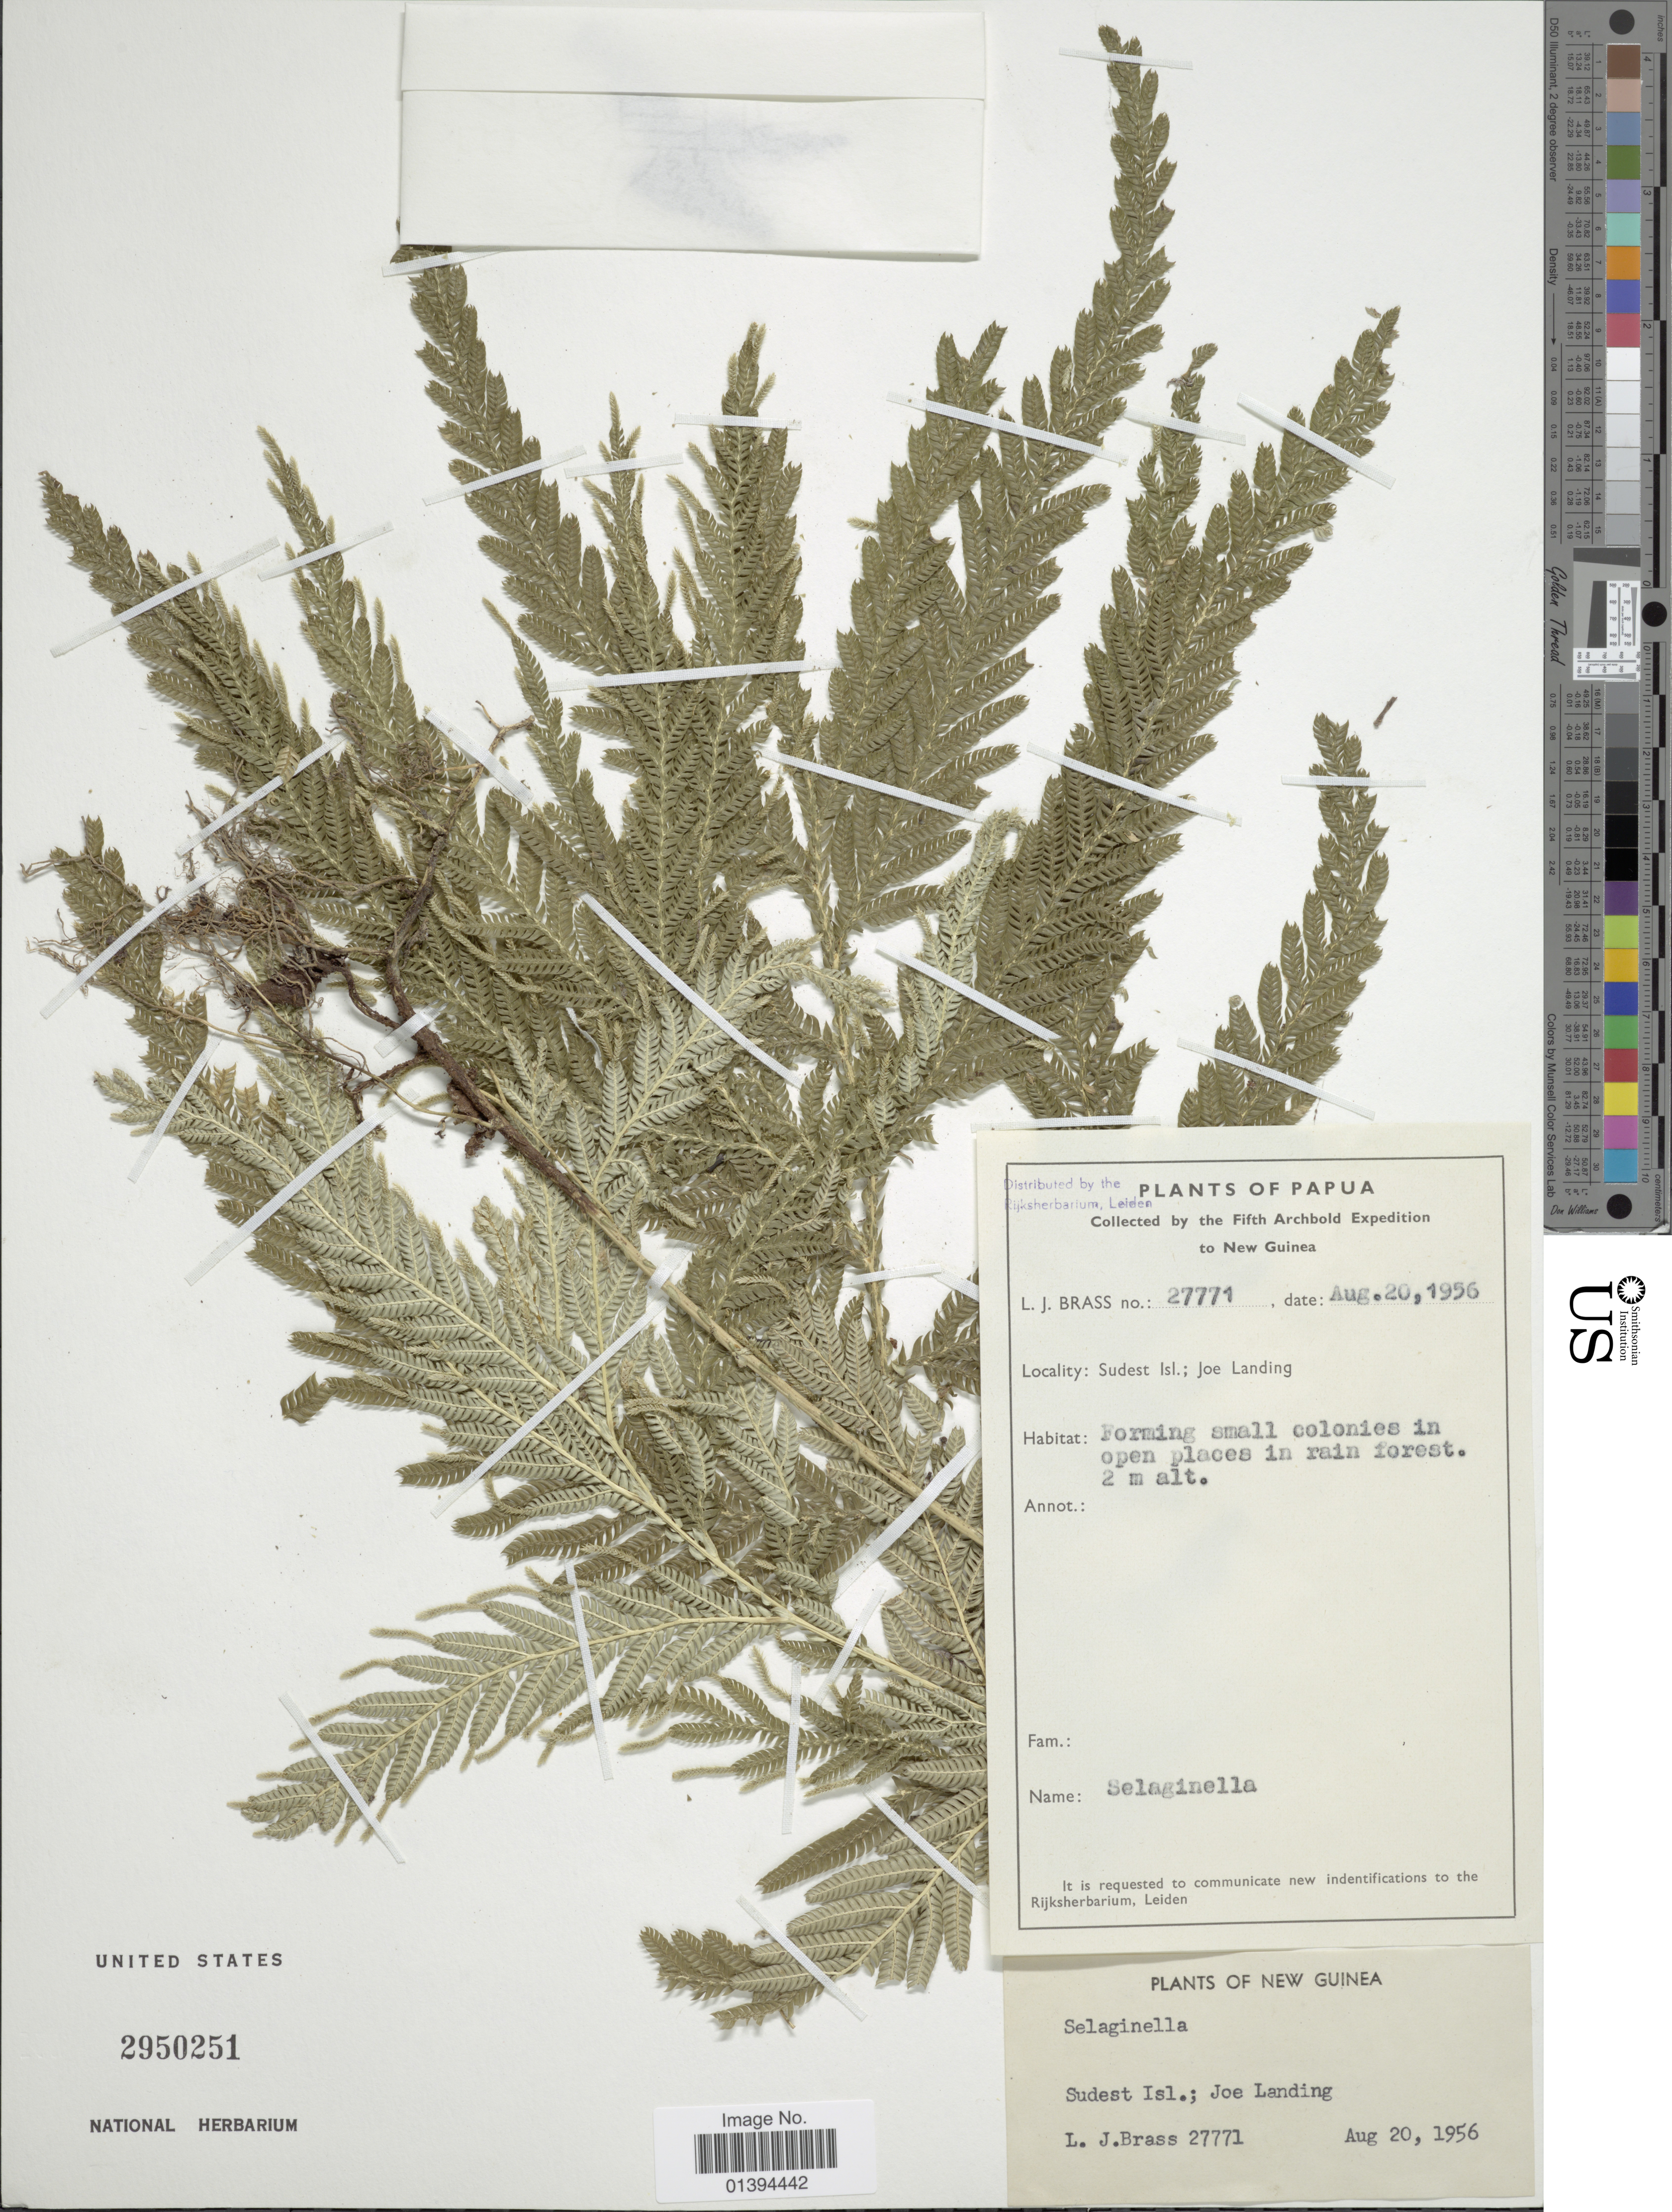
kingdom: Plantae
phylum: Tracheophyta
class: Lycopodiopsida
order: Selaginellales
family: Selaginellaceae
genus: Selaginella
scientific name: Selaginella sp.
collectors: L. J. Brass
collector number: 27771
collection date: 1956-08-20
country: Papua New Guinea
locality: New Guines, Sudest Is., Joe Landing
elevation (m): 2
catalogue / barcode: US 2950251